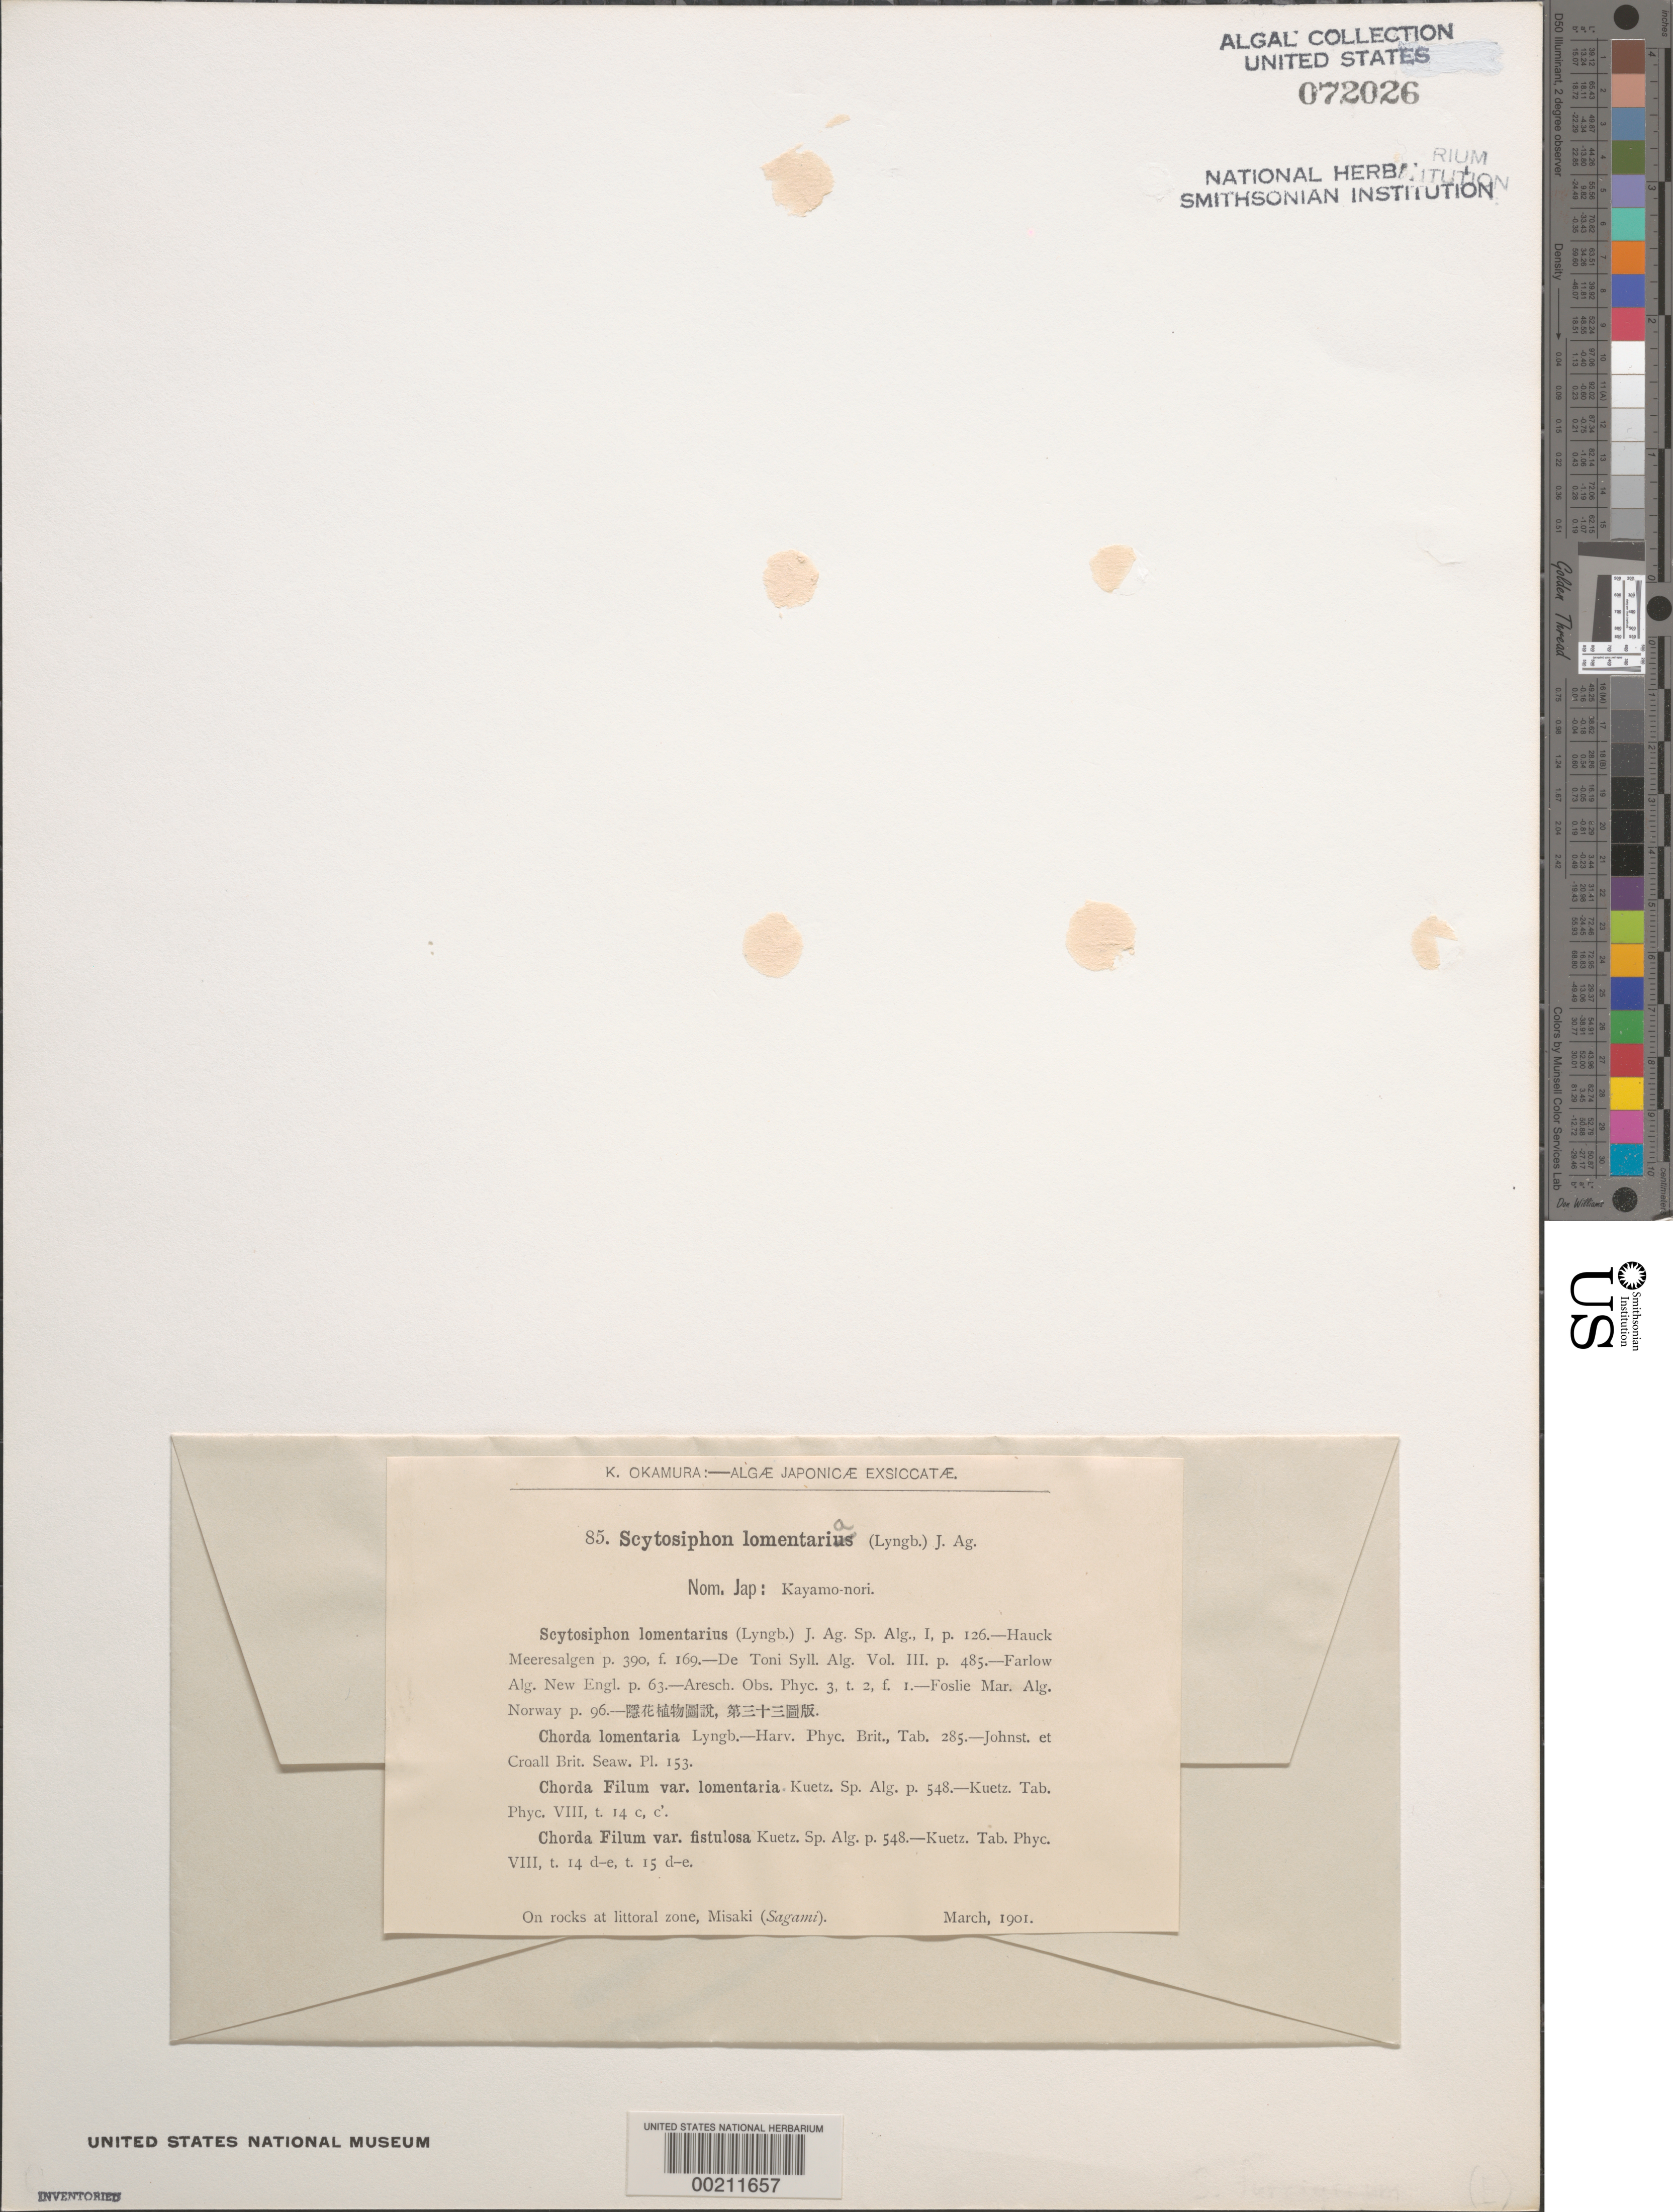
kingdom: Chromista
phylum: Ochrophyta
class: Phaeophyceae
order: Scytosiphonales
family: Scytosiphonaceae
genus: Scytosiphon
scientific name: Scytosiphon lomentaria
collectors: K. Okamura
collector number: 85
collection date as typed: Mar 1901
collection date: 1901-03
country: Japan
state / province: Kanagawa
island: Honshu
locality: Misaki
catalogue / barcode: US 72026